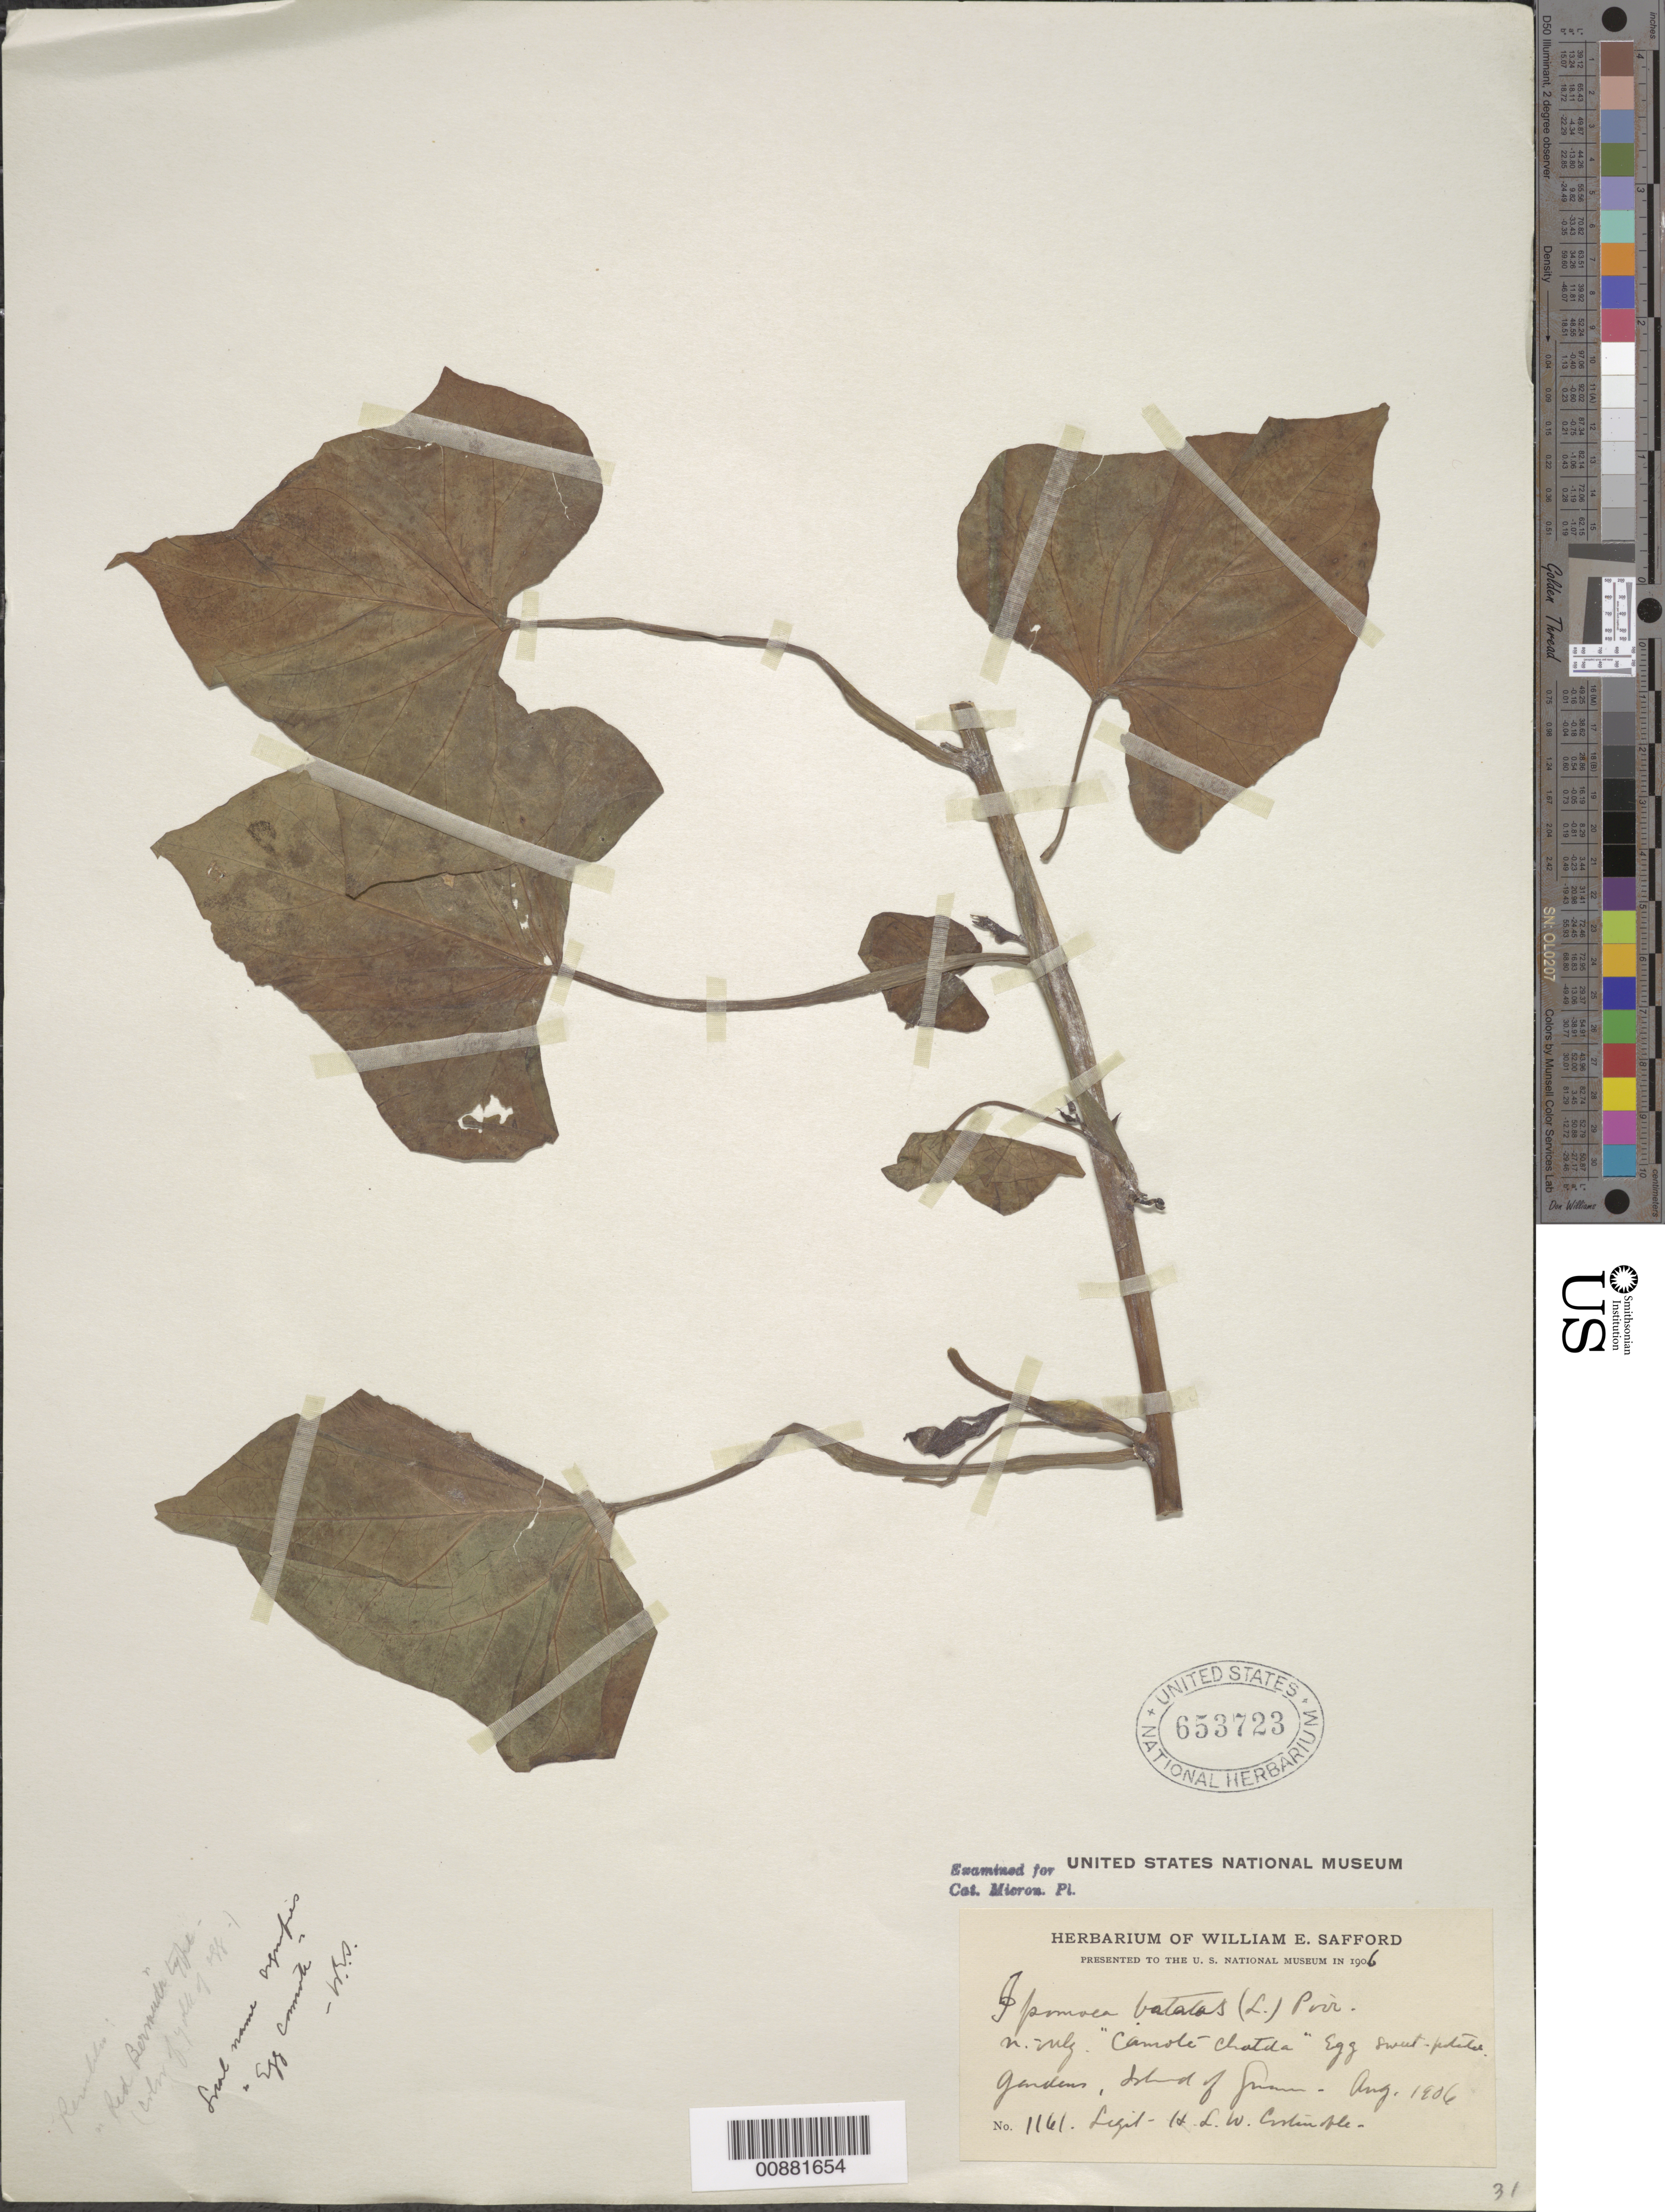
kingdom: Plantae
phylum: Tracheophyta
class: Magnoliopsida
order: Solanales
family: Convolvulaceae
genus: Ipomoea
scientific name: Ipomoea batatas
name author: (L.) Lam.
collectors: H. Costenoble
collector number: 1161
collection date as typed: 01 Aug 1906 to 31 Aug 1906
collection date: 1906-08-01/1906-08-31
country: Guam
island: Guam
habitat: In gardens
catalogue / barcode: US 653723